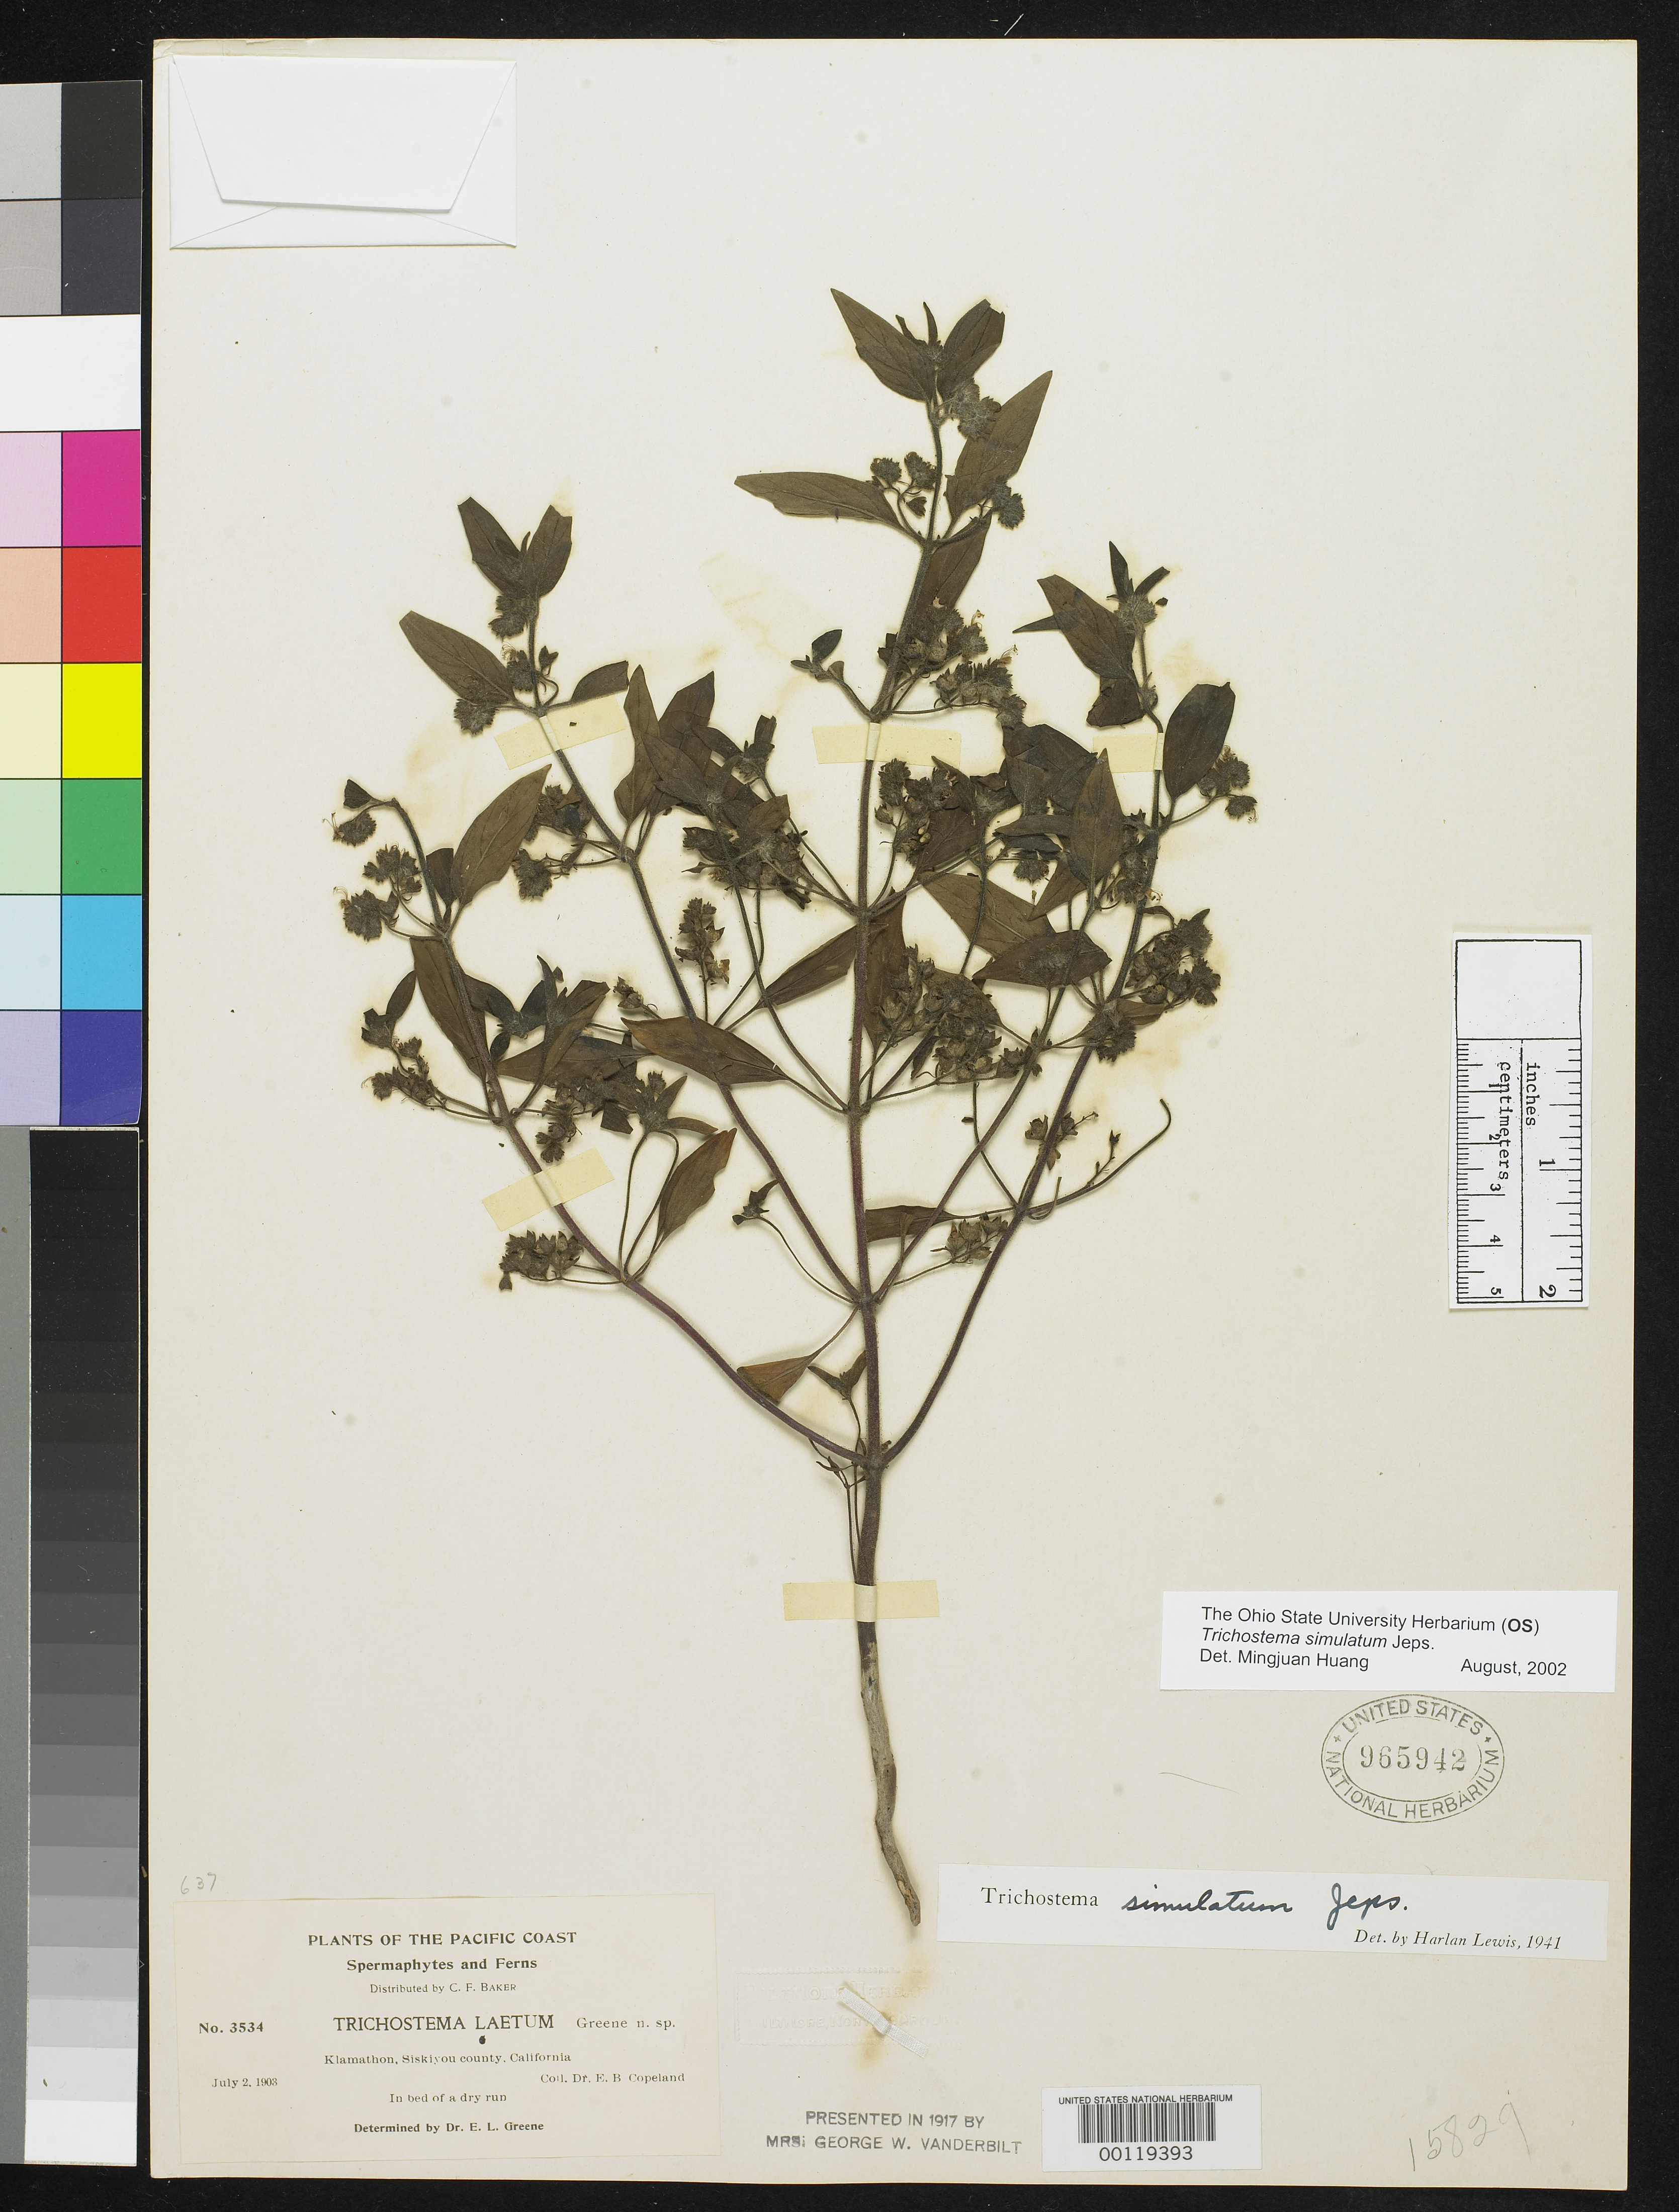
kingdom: Plantae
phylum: Tracheophyta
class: Magnoliopsida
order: Lamiales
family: Lamiaceae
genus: Trichostema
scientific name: Trichostema simulatum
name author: Jeps.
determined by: Huang, Mingjuan, (OS), Ohio State University Herbarium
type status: Isotype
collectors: E. B. Copeland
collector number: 3534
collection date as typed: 02 Jul 1903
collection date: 1903-07-02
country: United States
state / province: California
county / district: Siskiyou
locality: Klamathon.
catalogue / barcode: US 965942